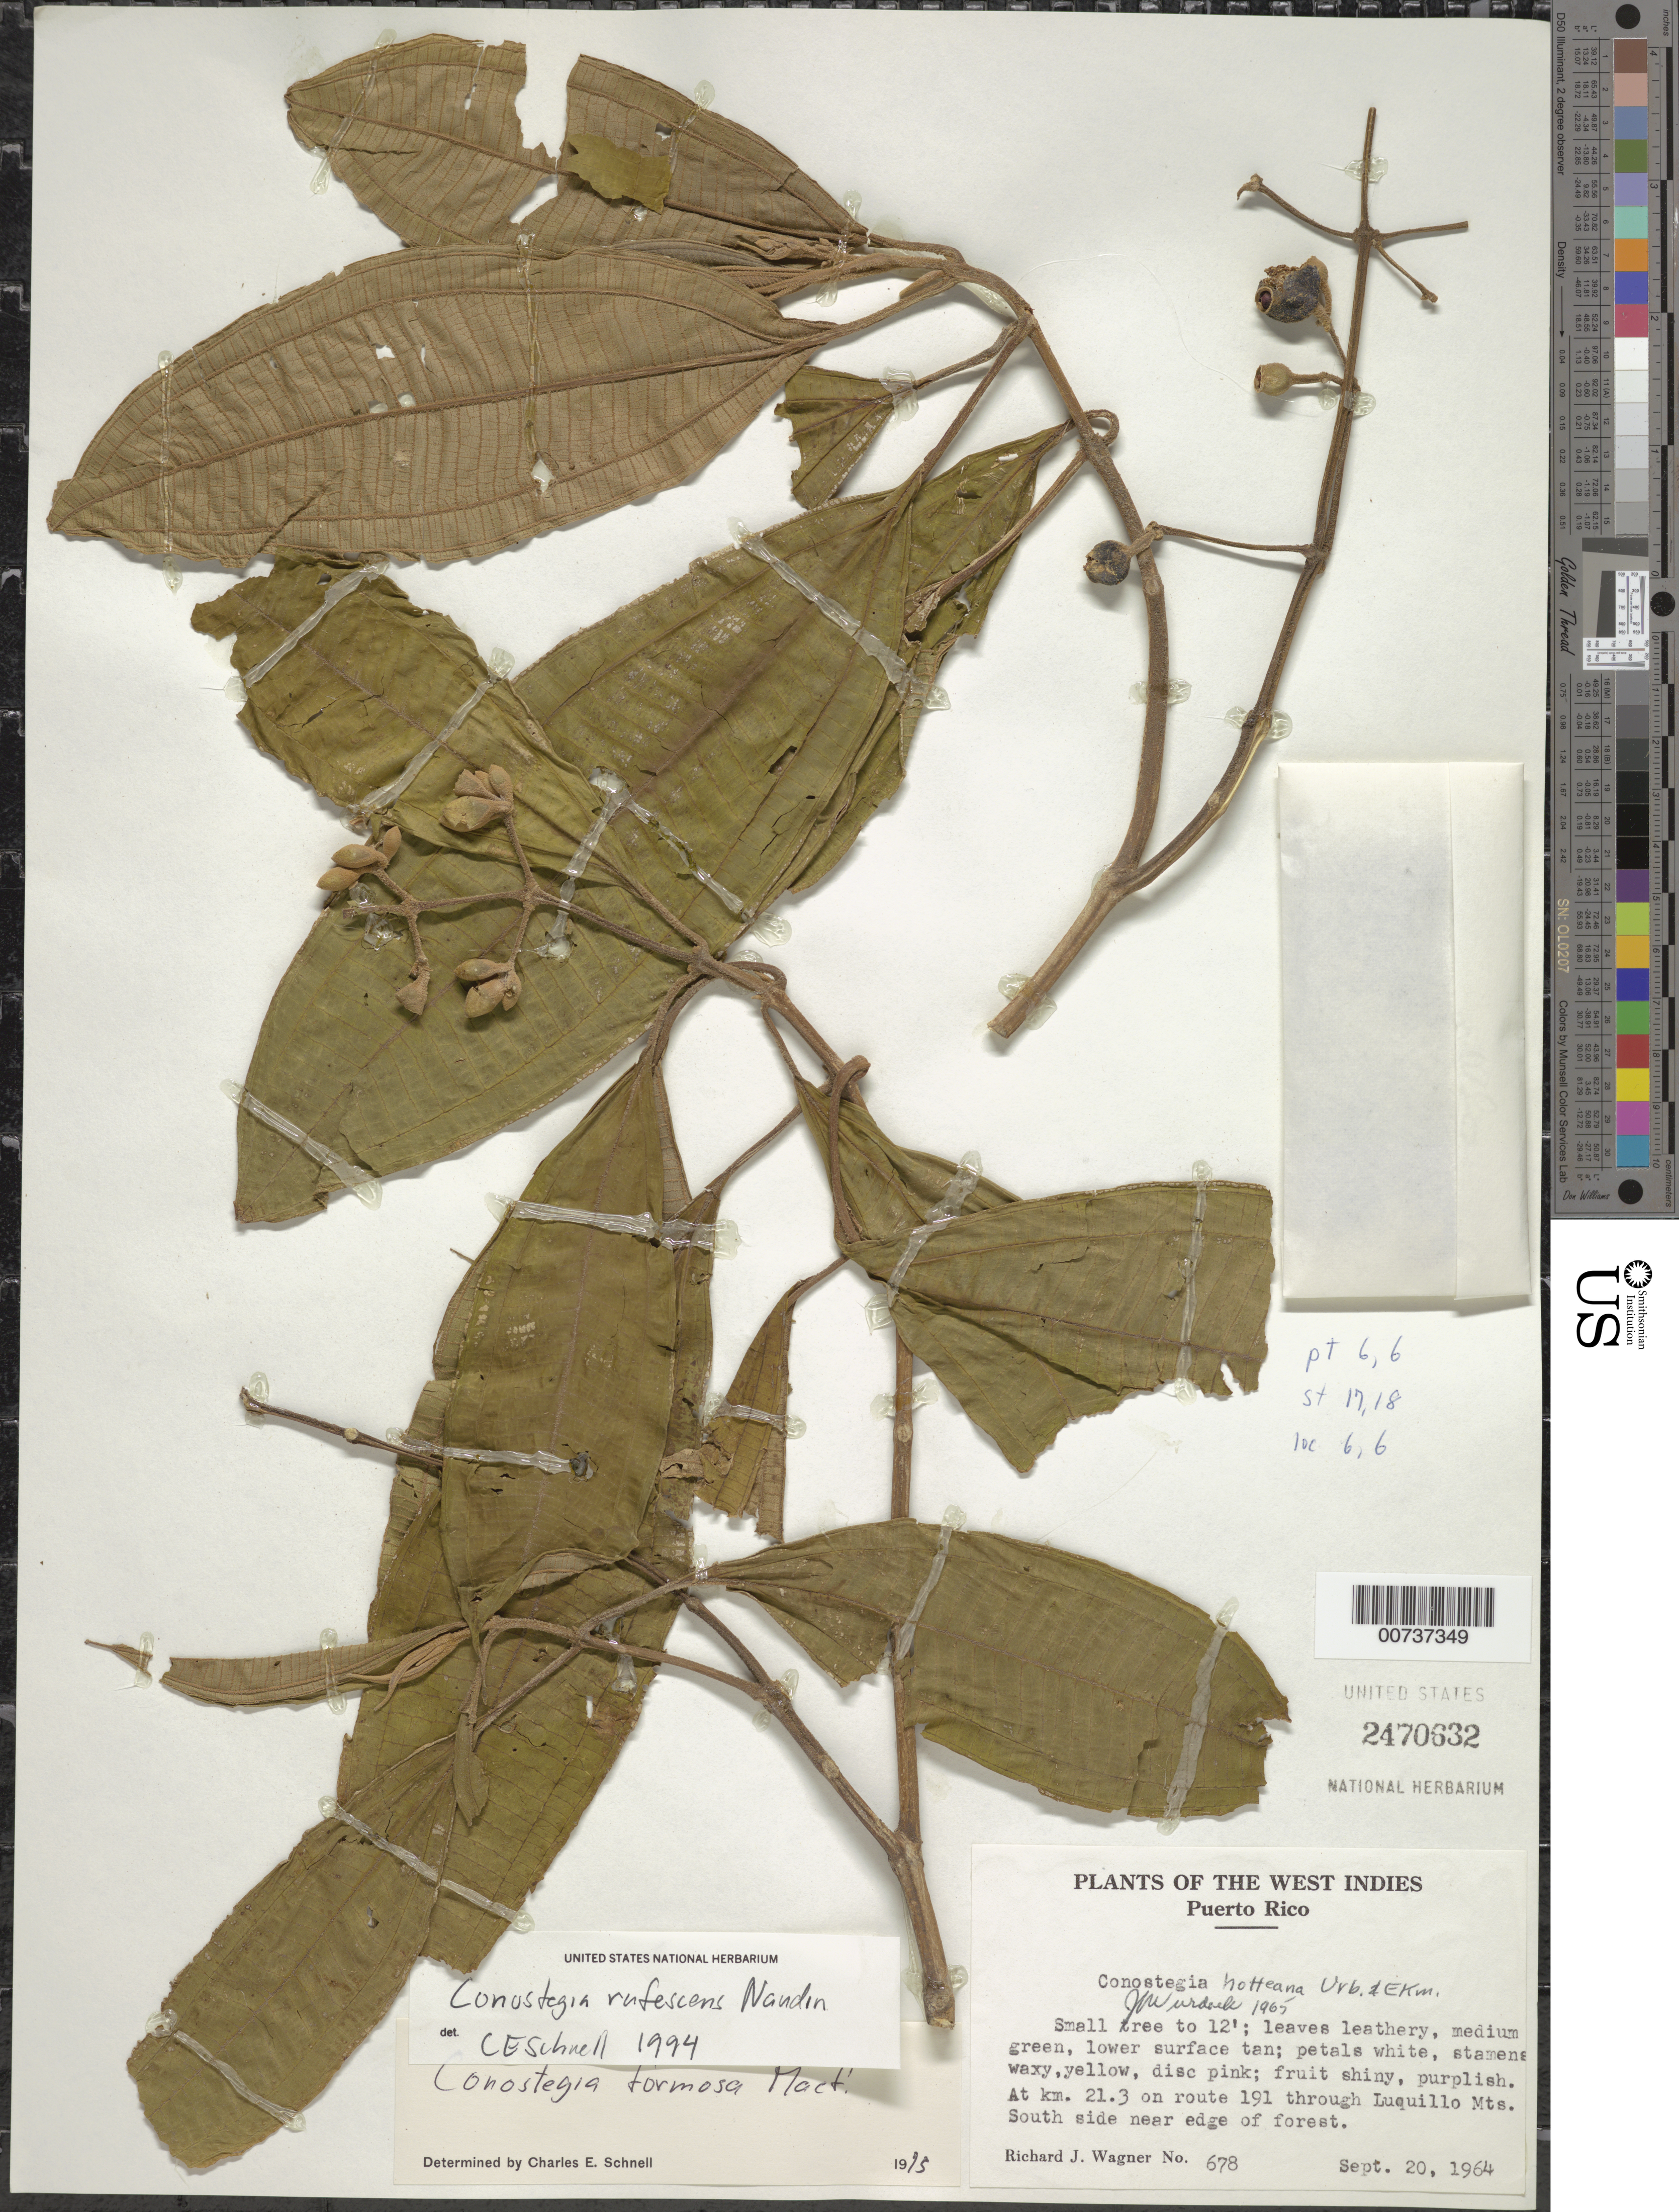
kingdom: Plantae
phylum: Tracheophyta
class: Magnoliopsida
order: Myrtales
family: Melastomataceae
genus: Conostegia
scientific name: Conostegia rufescens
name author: Naudin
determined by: Schnell, C. E.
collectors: R. J. Wagner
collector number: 678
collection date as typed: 20 Sep 1964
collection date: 1964-09-20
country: Puerto Rico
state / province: Luquillo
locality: At km 21.3 on route 191 through Luquillo Mountains. South side near edge of forest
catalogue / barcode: US 2470632